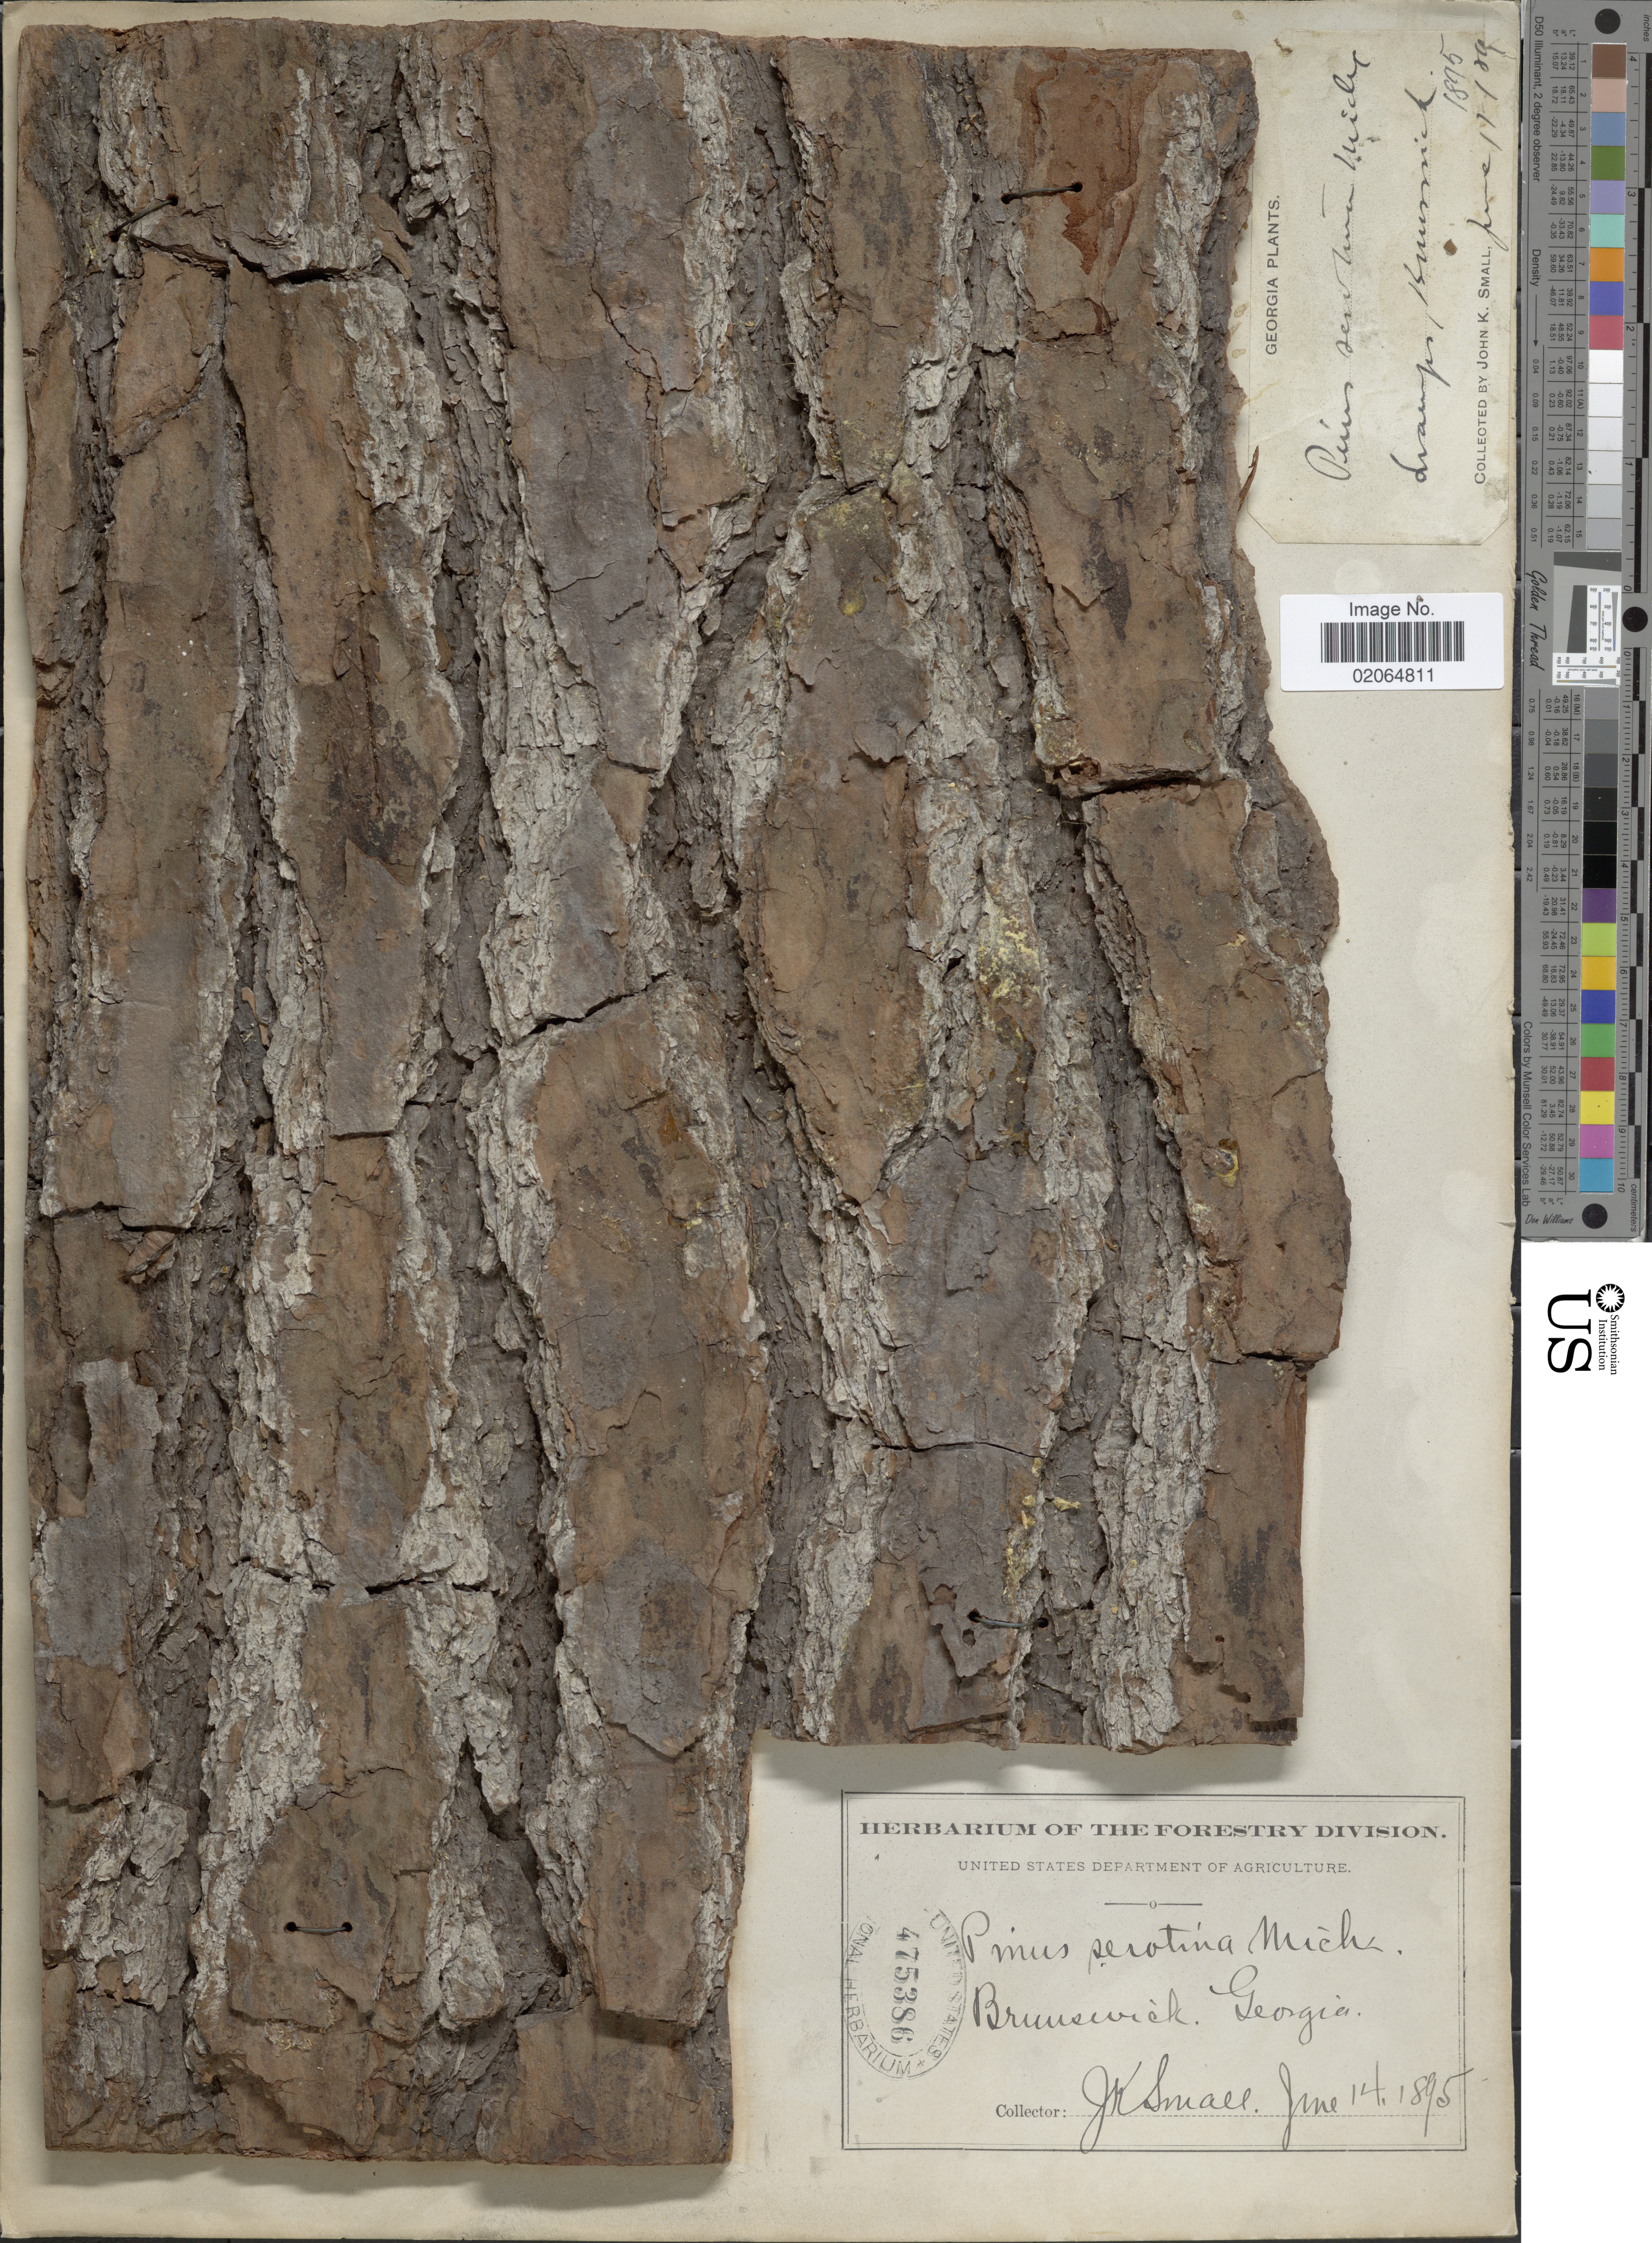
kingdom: Plantae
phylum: Tracheophyta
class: Pinopsida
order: Pinales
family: Pinaceae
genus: Pinus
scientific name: Pinus serotina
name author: Michx.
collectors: J. K. Small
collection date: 1895-06-14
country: United States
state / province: Georgia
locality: Brunswick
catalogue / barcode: US 475386